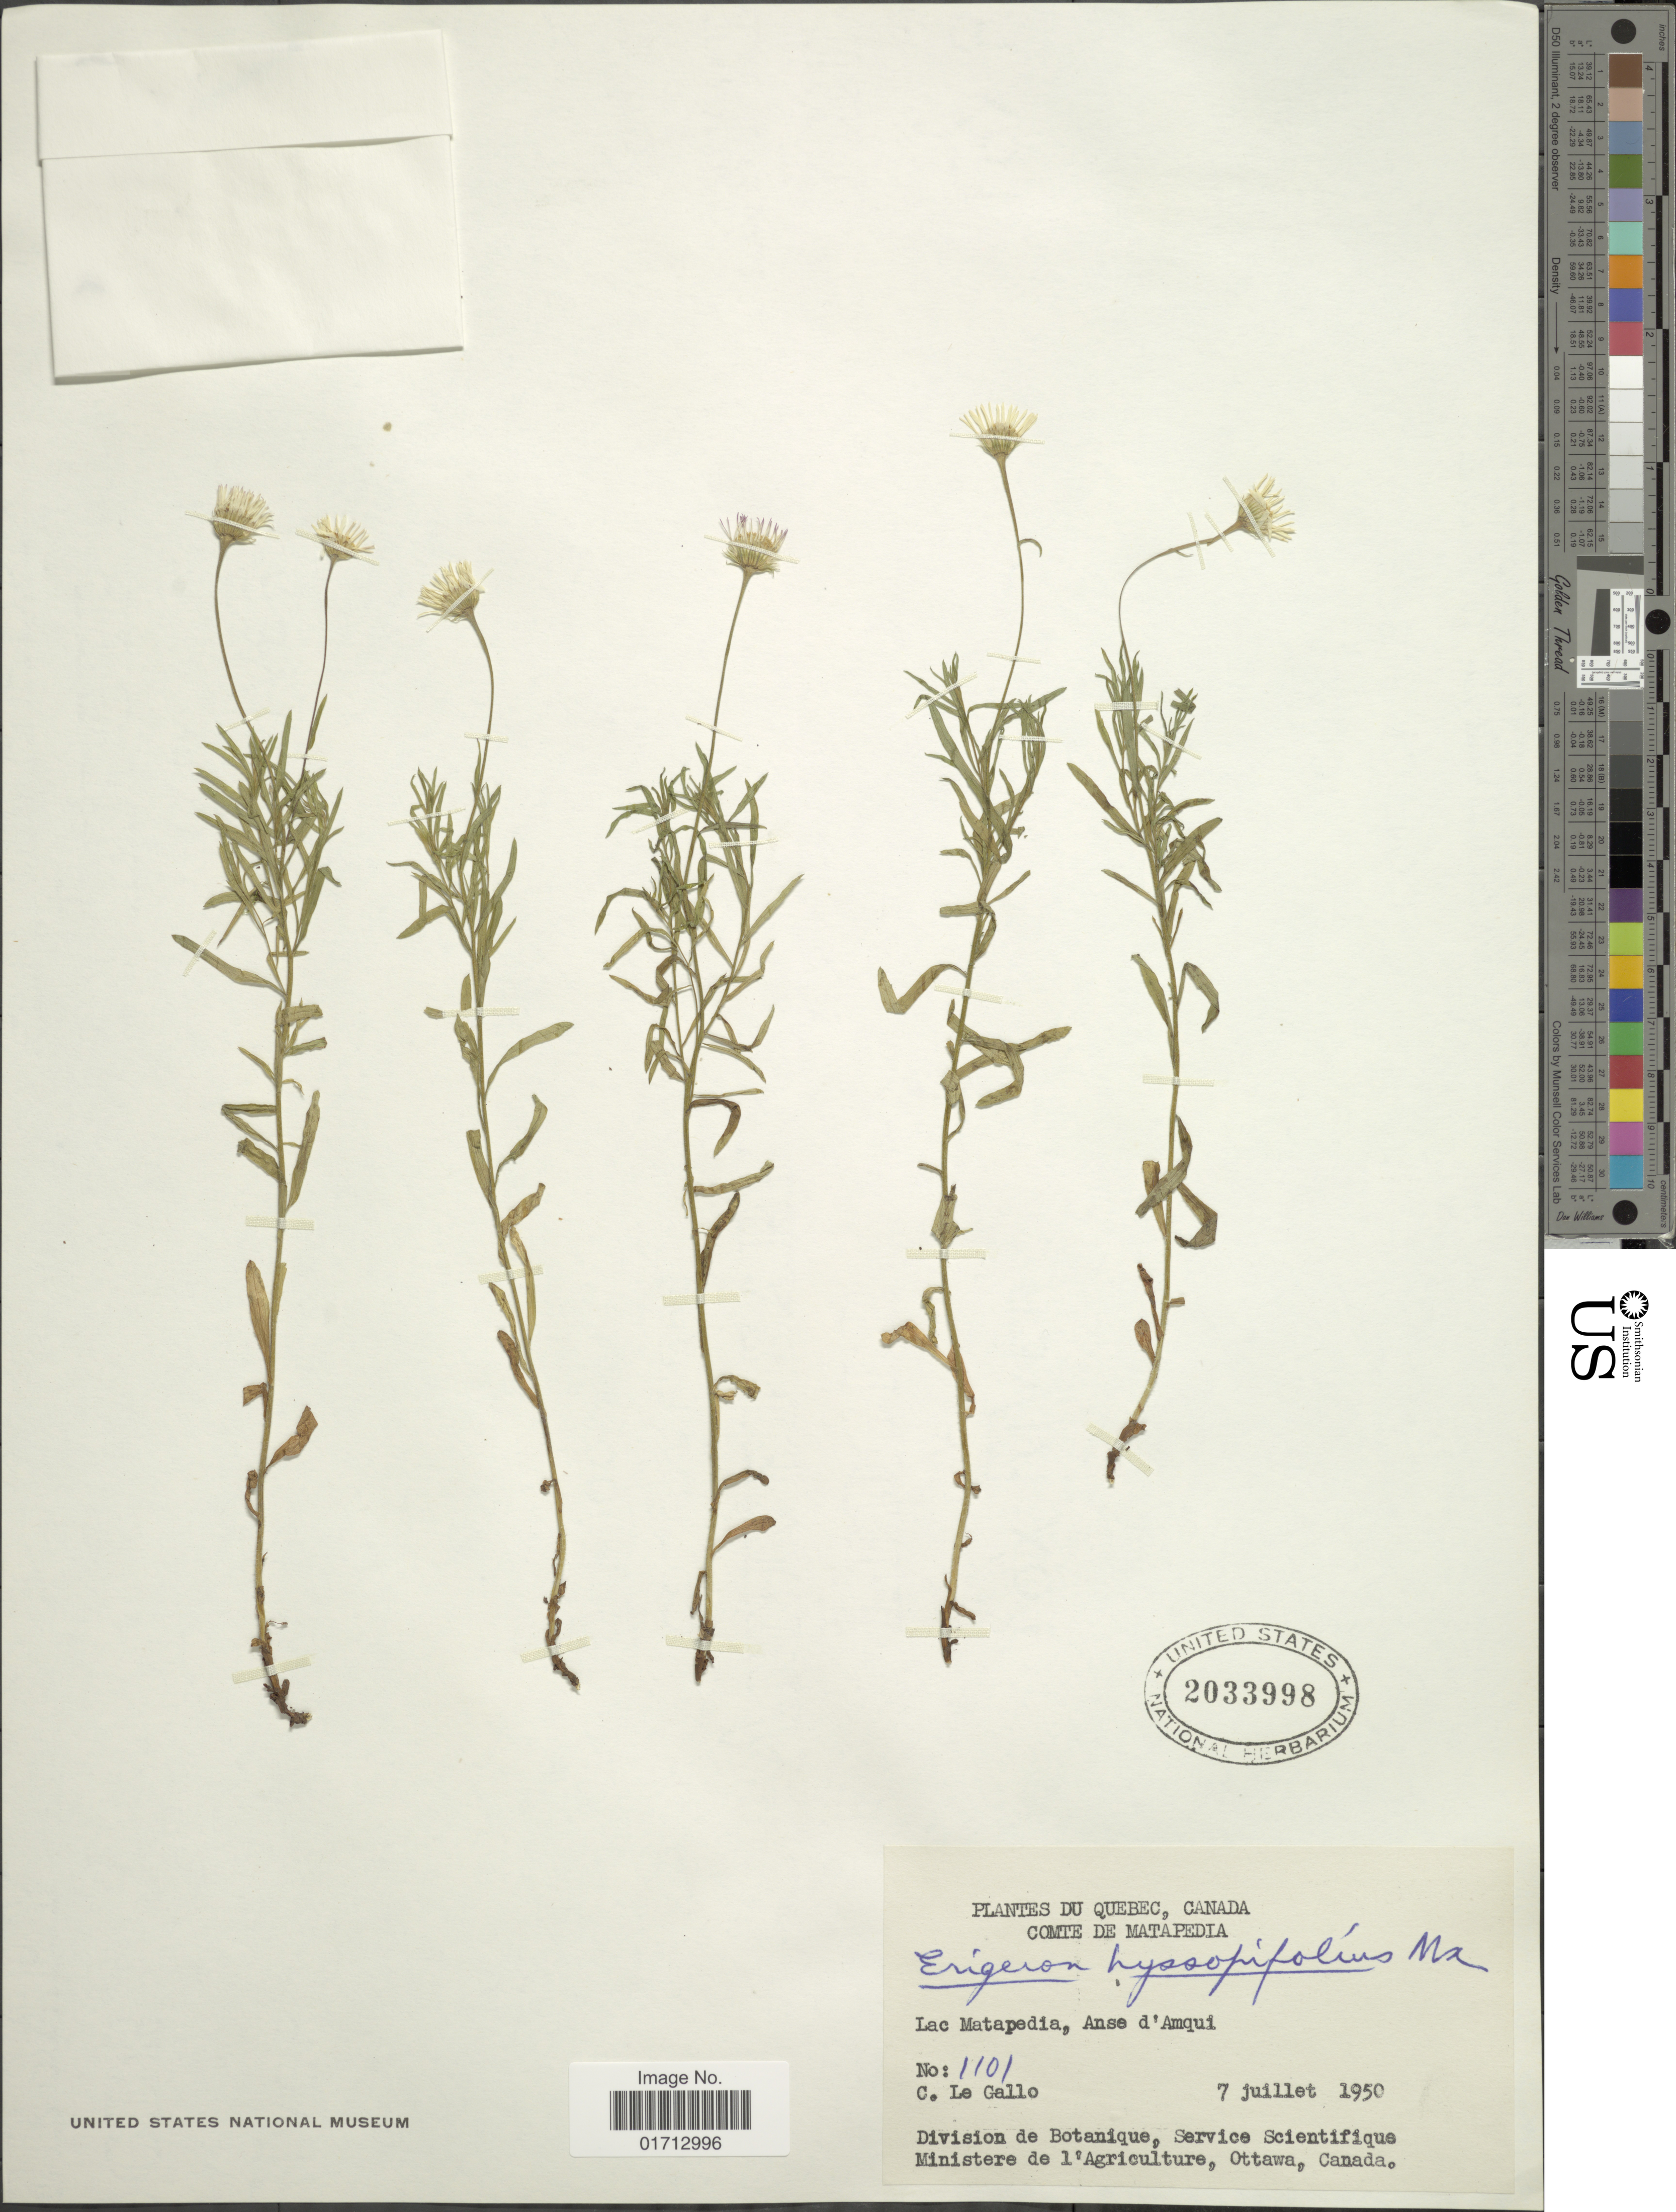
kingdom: Plantae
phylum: Tracheophyta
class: Magnoliopsida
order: Asterales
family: Asteraceae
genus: Erigeron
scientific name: Erigeron hyssopifolius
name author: Michx.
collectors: C. Le Gallo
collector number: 1101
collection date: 1950-07-07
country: Canada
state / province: Quebec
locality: Comte de Matapedia, Lac Matapedia, Anse d'Amqui.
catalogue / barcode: US 2033998